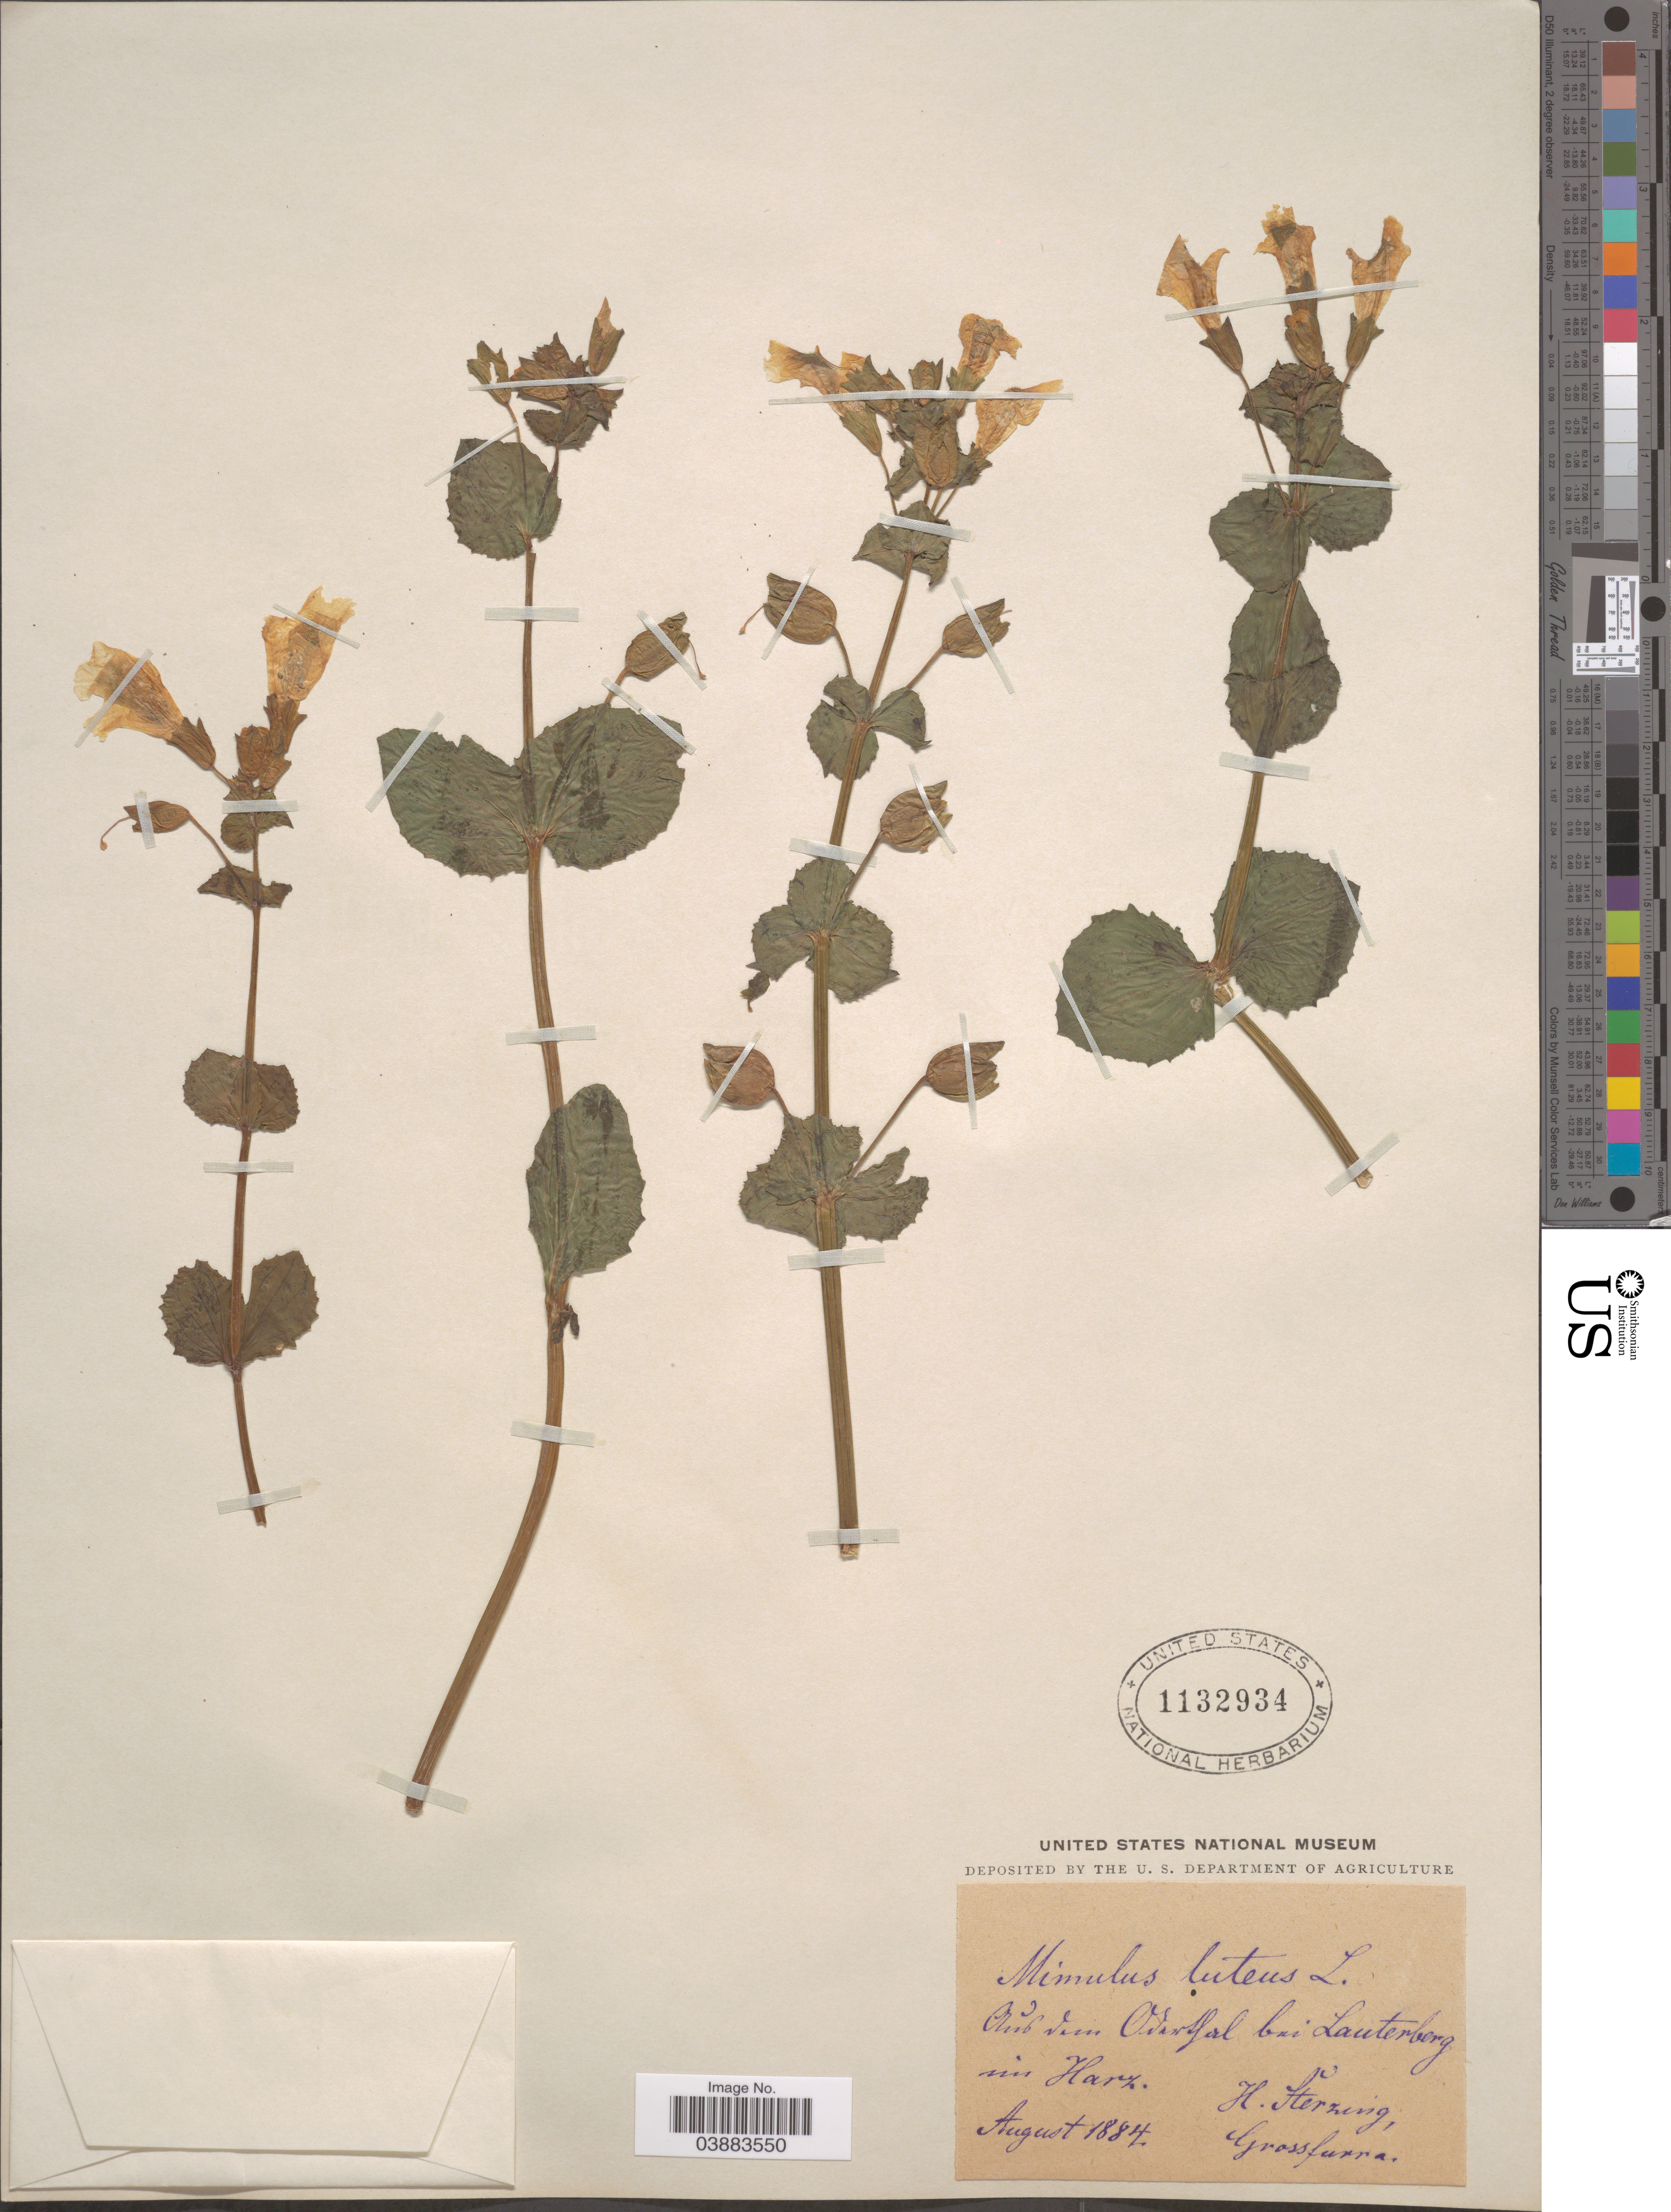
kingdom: Plantae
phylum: Tracheophyta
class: Magnoliopsida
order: Lamiales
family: Phrymaceae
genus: Mimulus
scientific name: Mimulus luteus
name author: L.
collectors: H. F. Sterzing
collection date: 1884-08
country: Germany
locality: Auf dem Oderthal bai Lauterberg im Harz.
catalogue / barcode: US 1132934